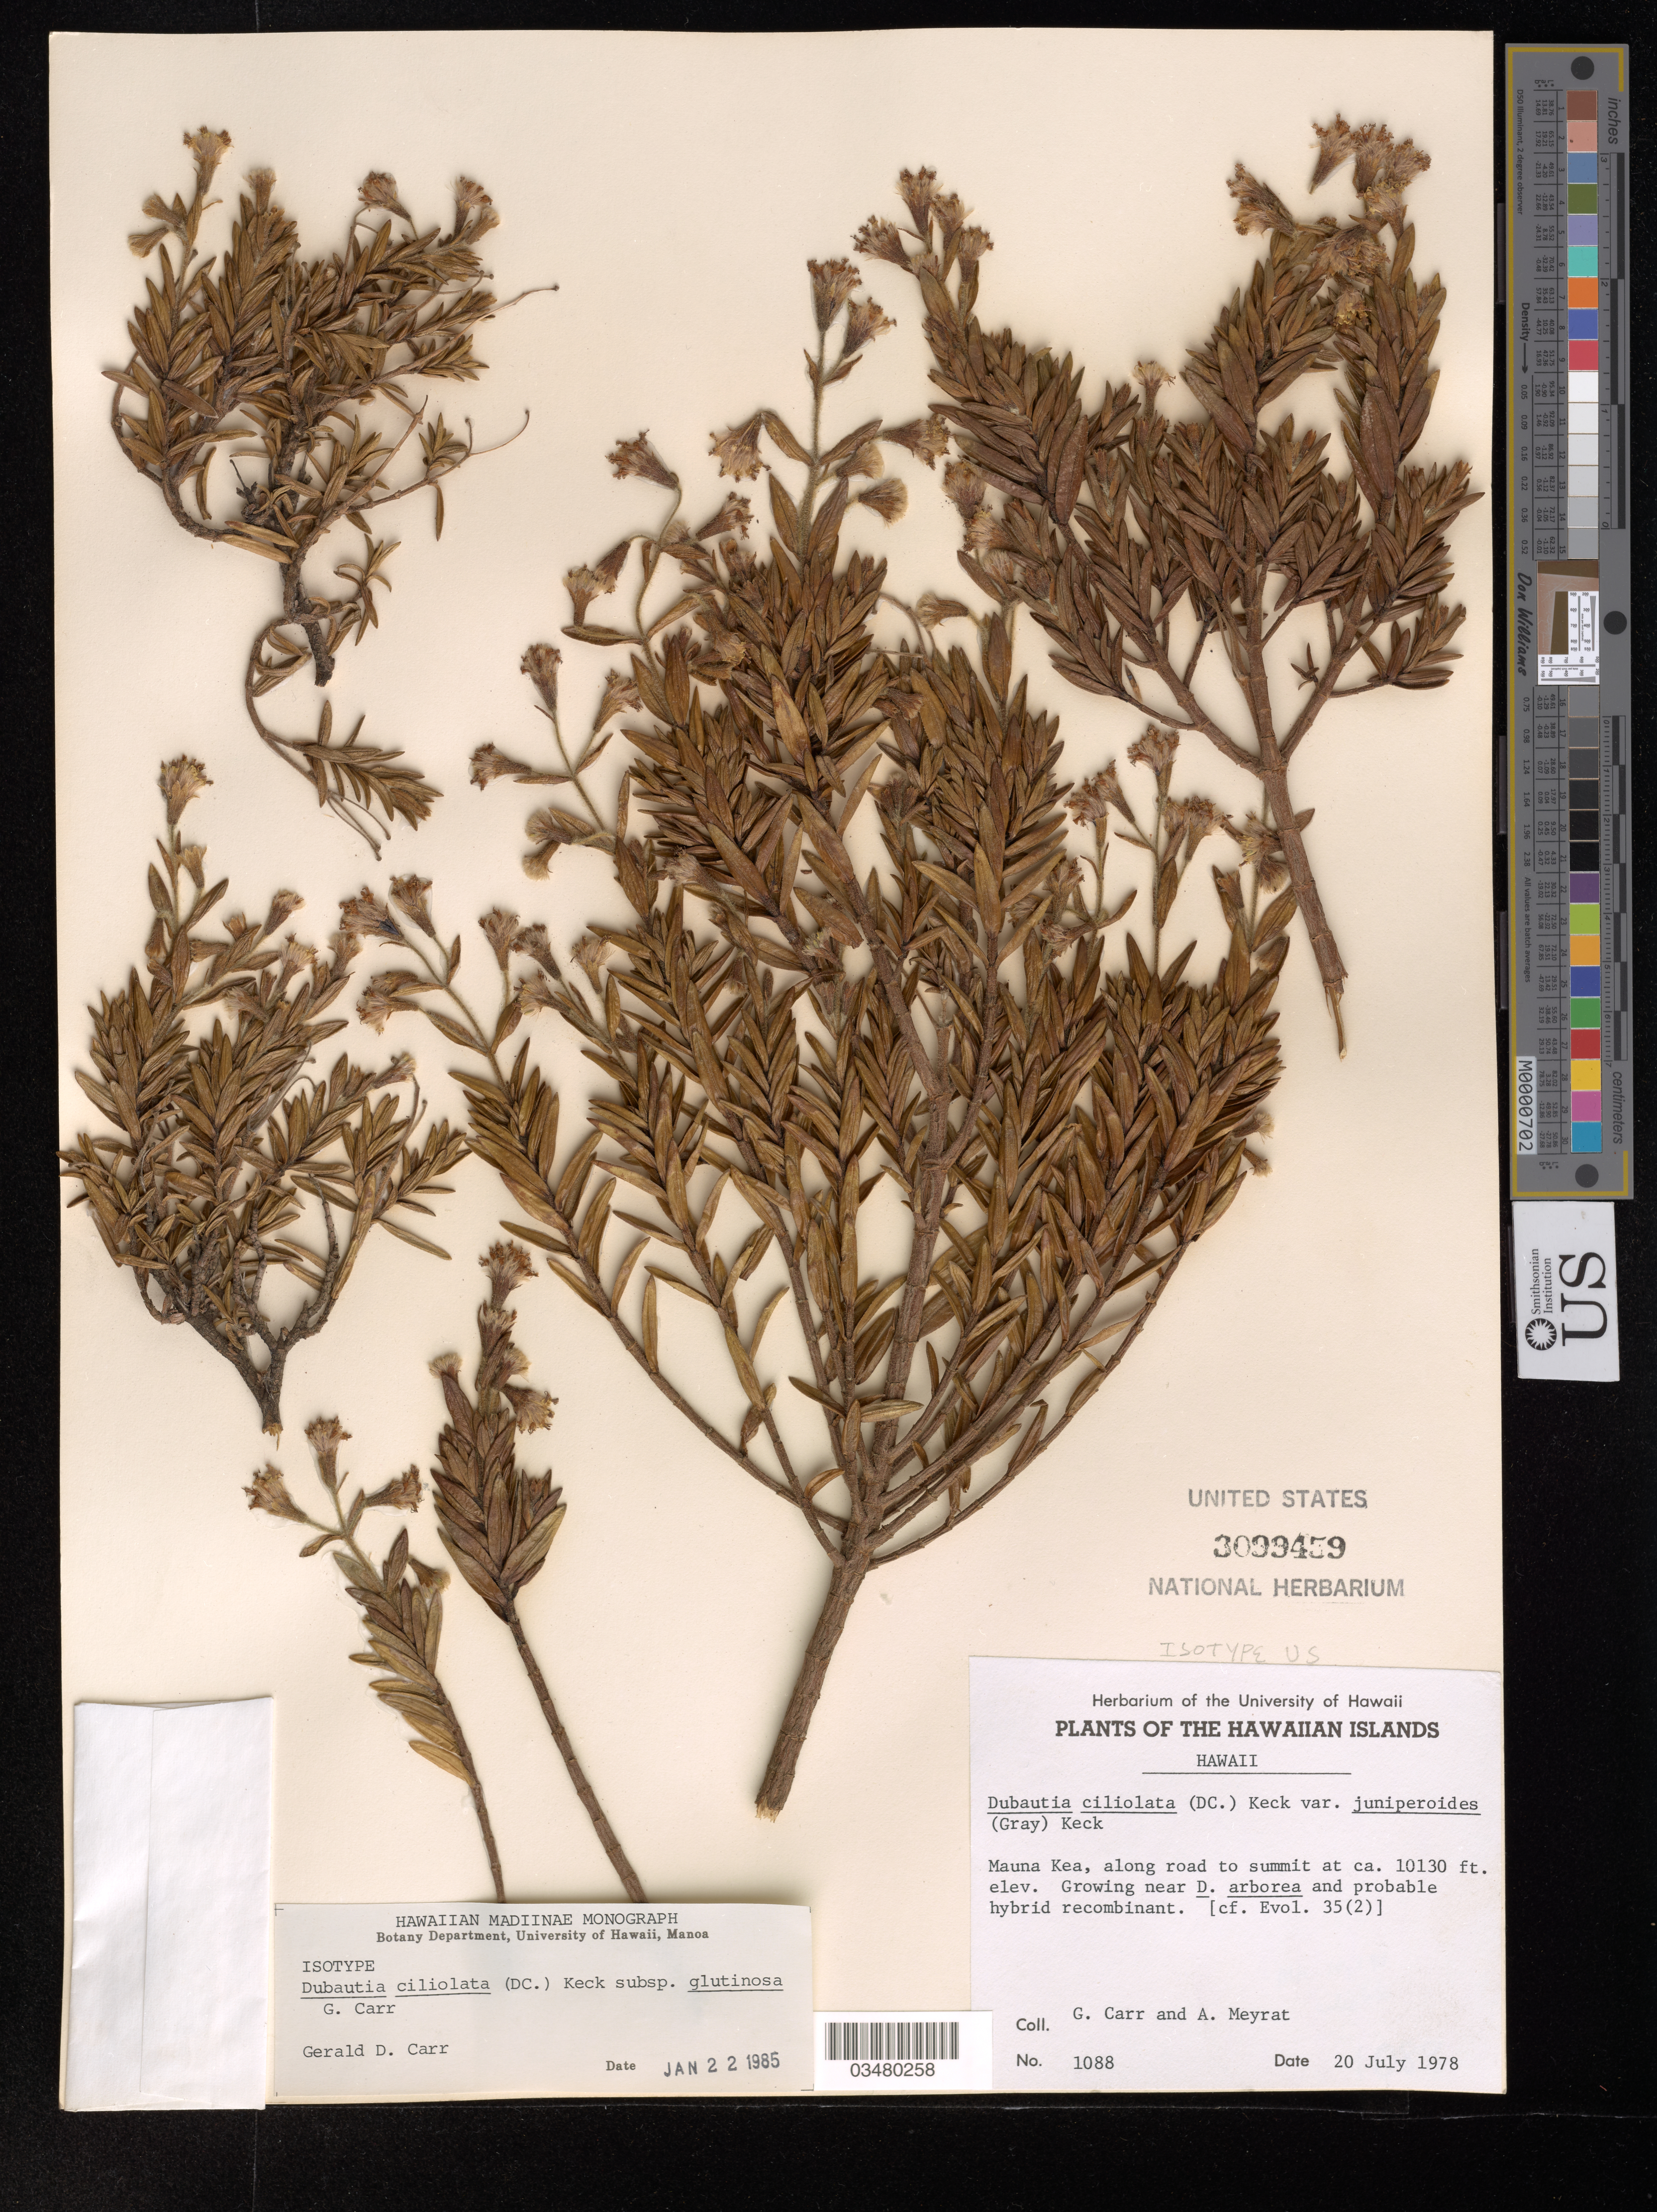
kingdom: Plantae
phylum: Tracheophyta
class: Magnoliopsida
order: Asterales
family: Asteraceae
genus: Dubautia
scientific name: Dubautia ciliolata subsp. glutinosa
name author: G.D. Carr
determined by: Carr, G. D., (HAW), University of Hawaii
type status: Isotype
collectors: G. D. Carr & A. Meyrat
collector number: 1088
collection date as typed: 20 Jul 1978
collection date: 1978-07-20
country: United States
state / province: Hawaii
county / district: Hawaii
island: Hawaii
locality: Mauna Kea, along road to summit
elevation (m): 3088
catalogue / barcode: US 3099459